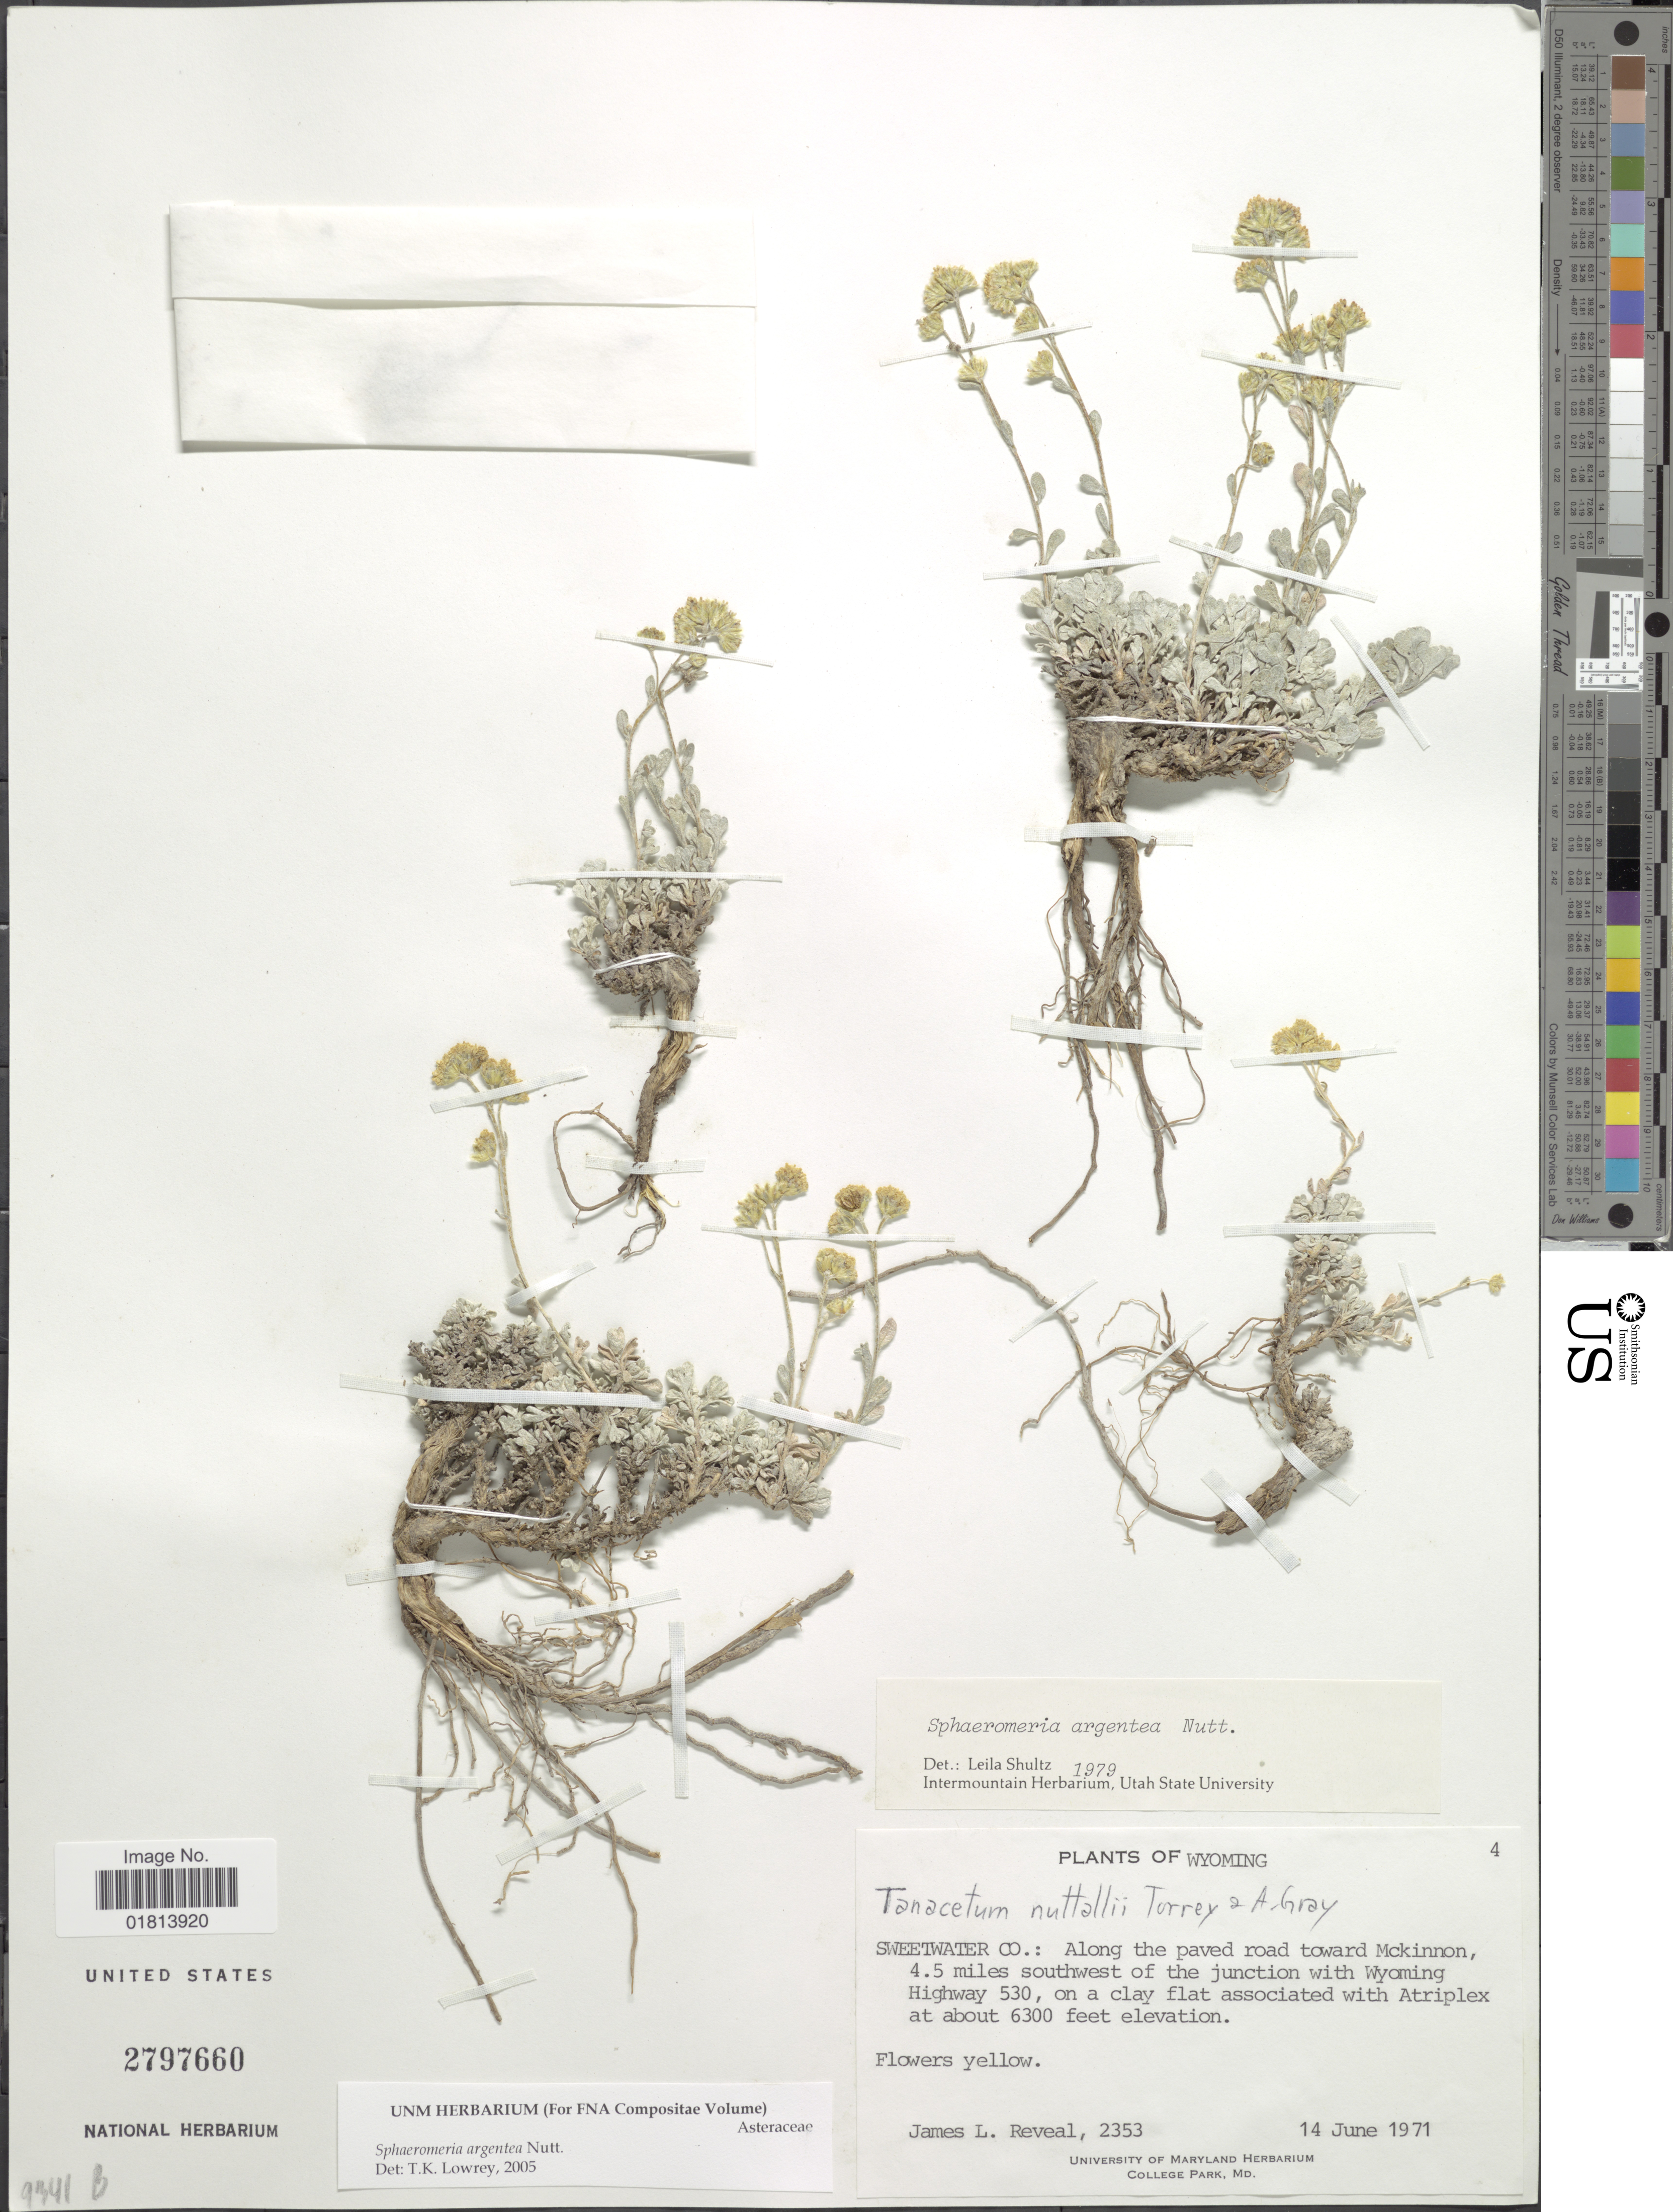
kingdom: Plantae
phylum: Tracheophyta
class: Magnoliopsida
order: Asterales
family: Asteraceae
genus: Sphaeromeria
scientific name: Sphaeromeria argentea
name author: Nutt.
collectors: J. L. Reveal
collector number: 2353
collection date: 1971-06-14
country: United States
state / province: Wyoming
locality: Sweetwater Co.: Along the paved road toward Mckinnon, 4.5 miles southwest of the junction with Wyoming Highway 530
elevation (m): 1920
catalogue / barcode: US 2797660